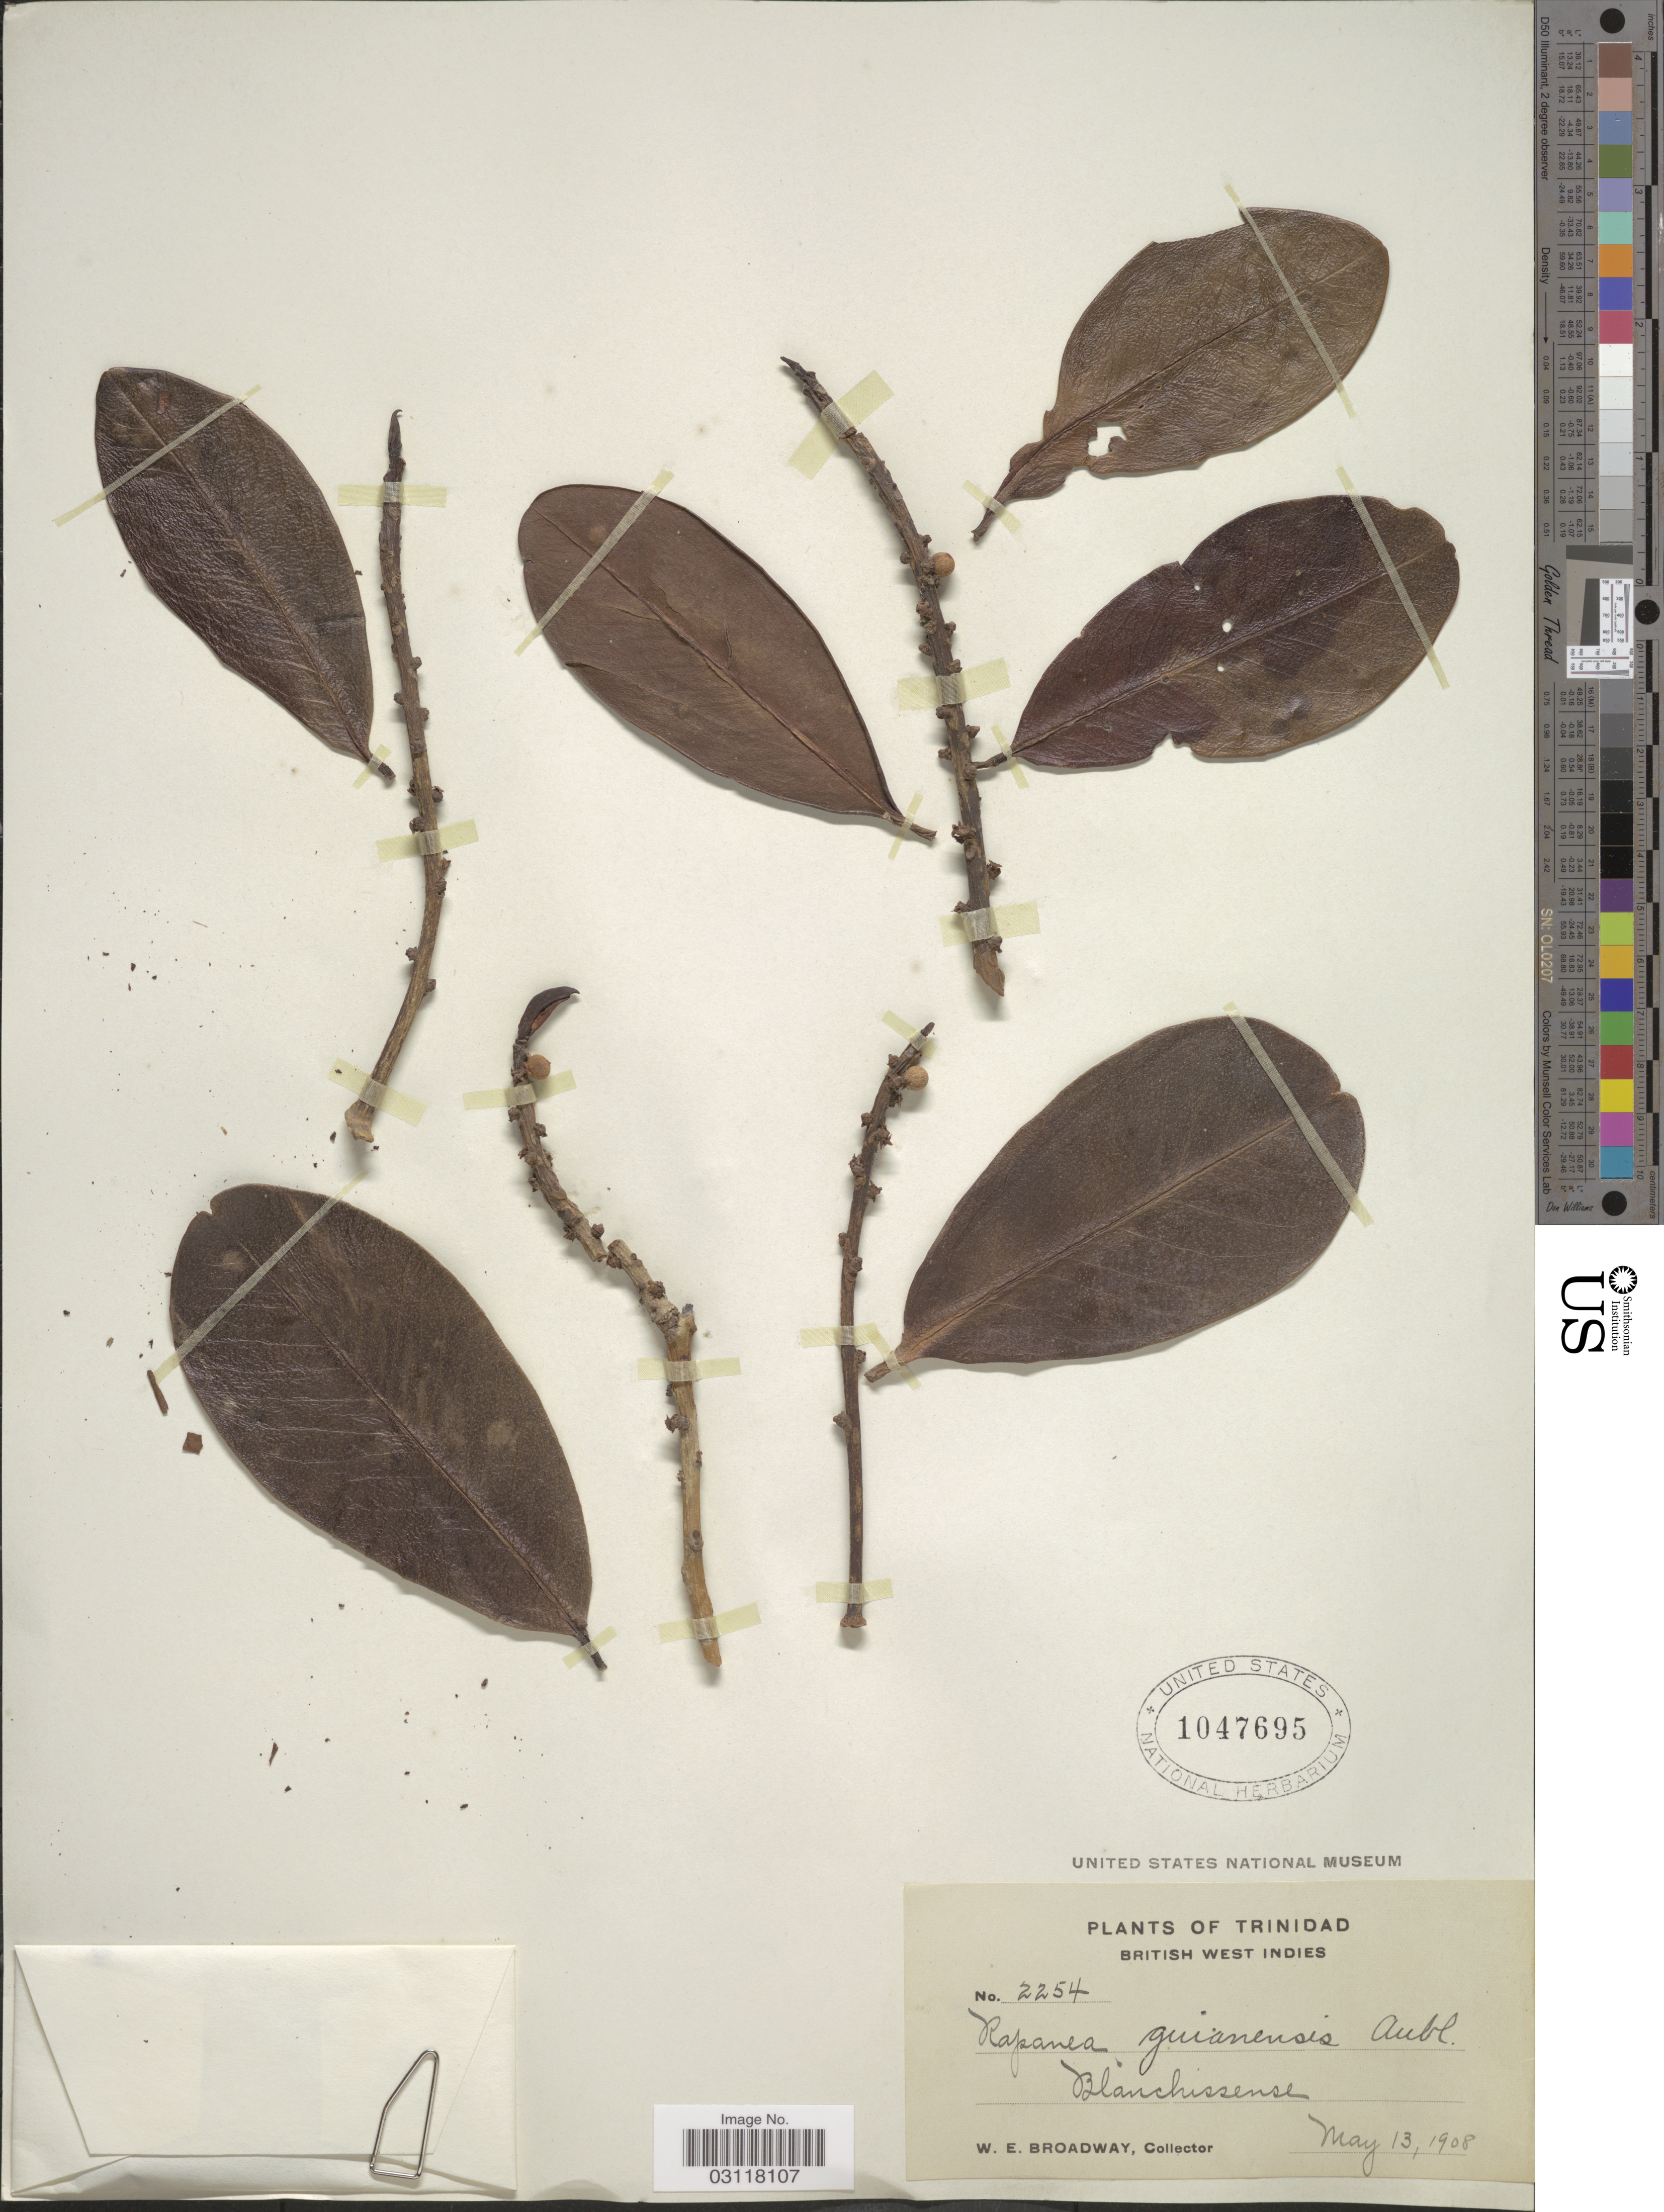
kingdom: Plantae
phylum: Tracheophyta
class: Magnoliopsida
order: Ericales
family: Primulaceae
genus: Rapanea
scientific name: Rapanea guianensis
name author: Aubl.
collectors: W. E. Broadway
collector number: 2254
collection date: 1908-05-13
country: Trinidad and Tobago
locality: Trinidad, British West Indies. Blanchissense.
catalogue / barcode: US 1047695